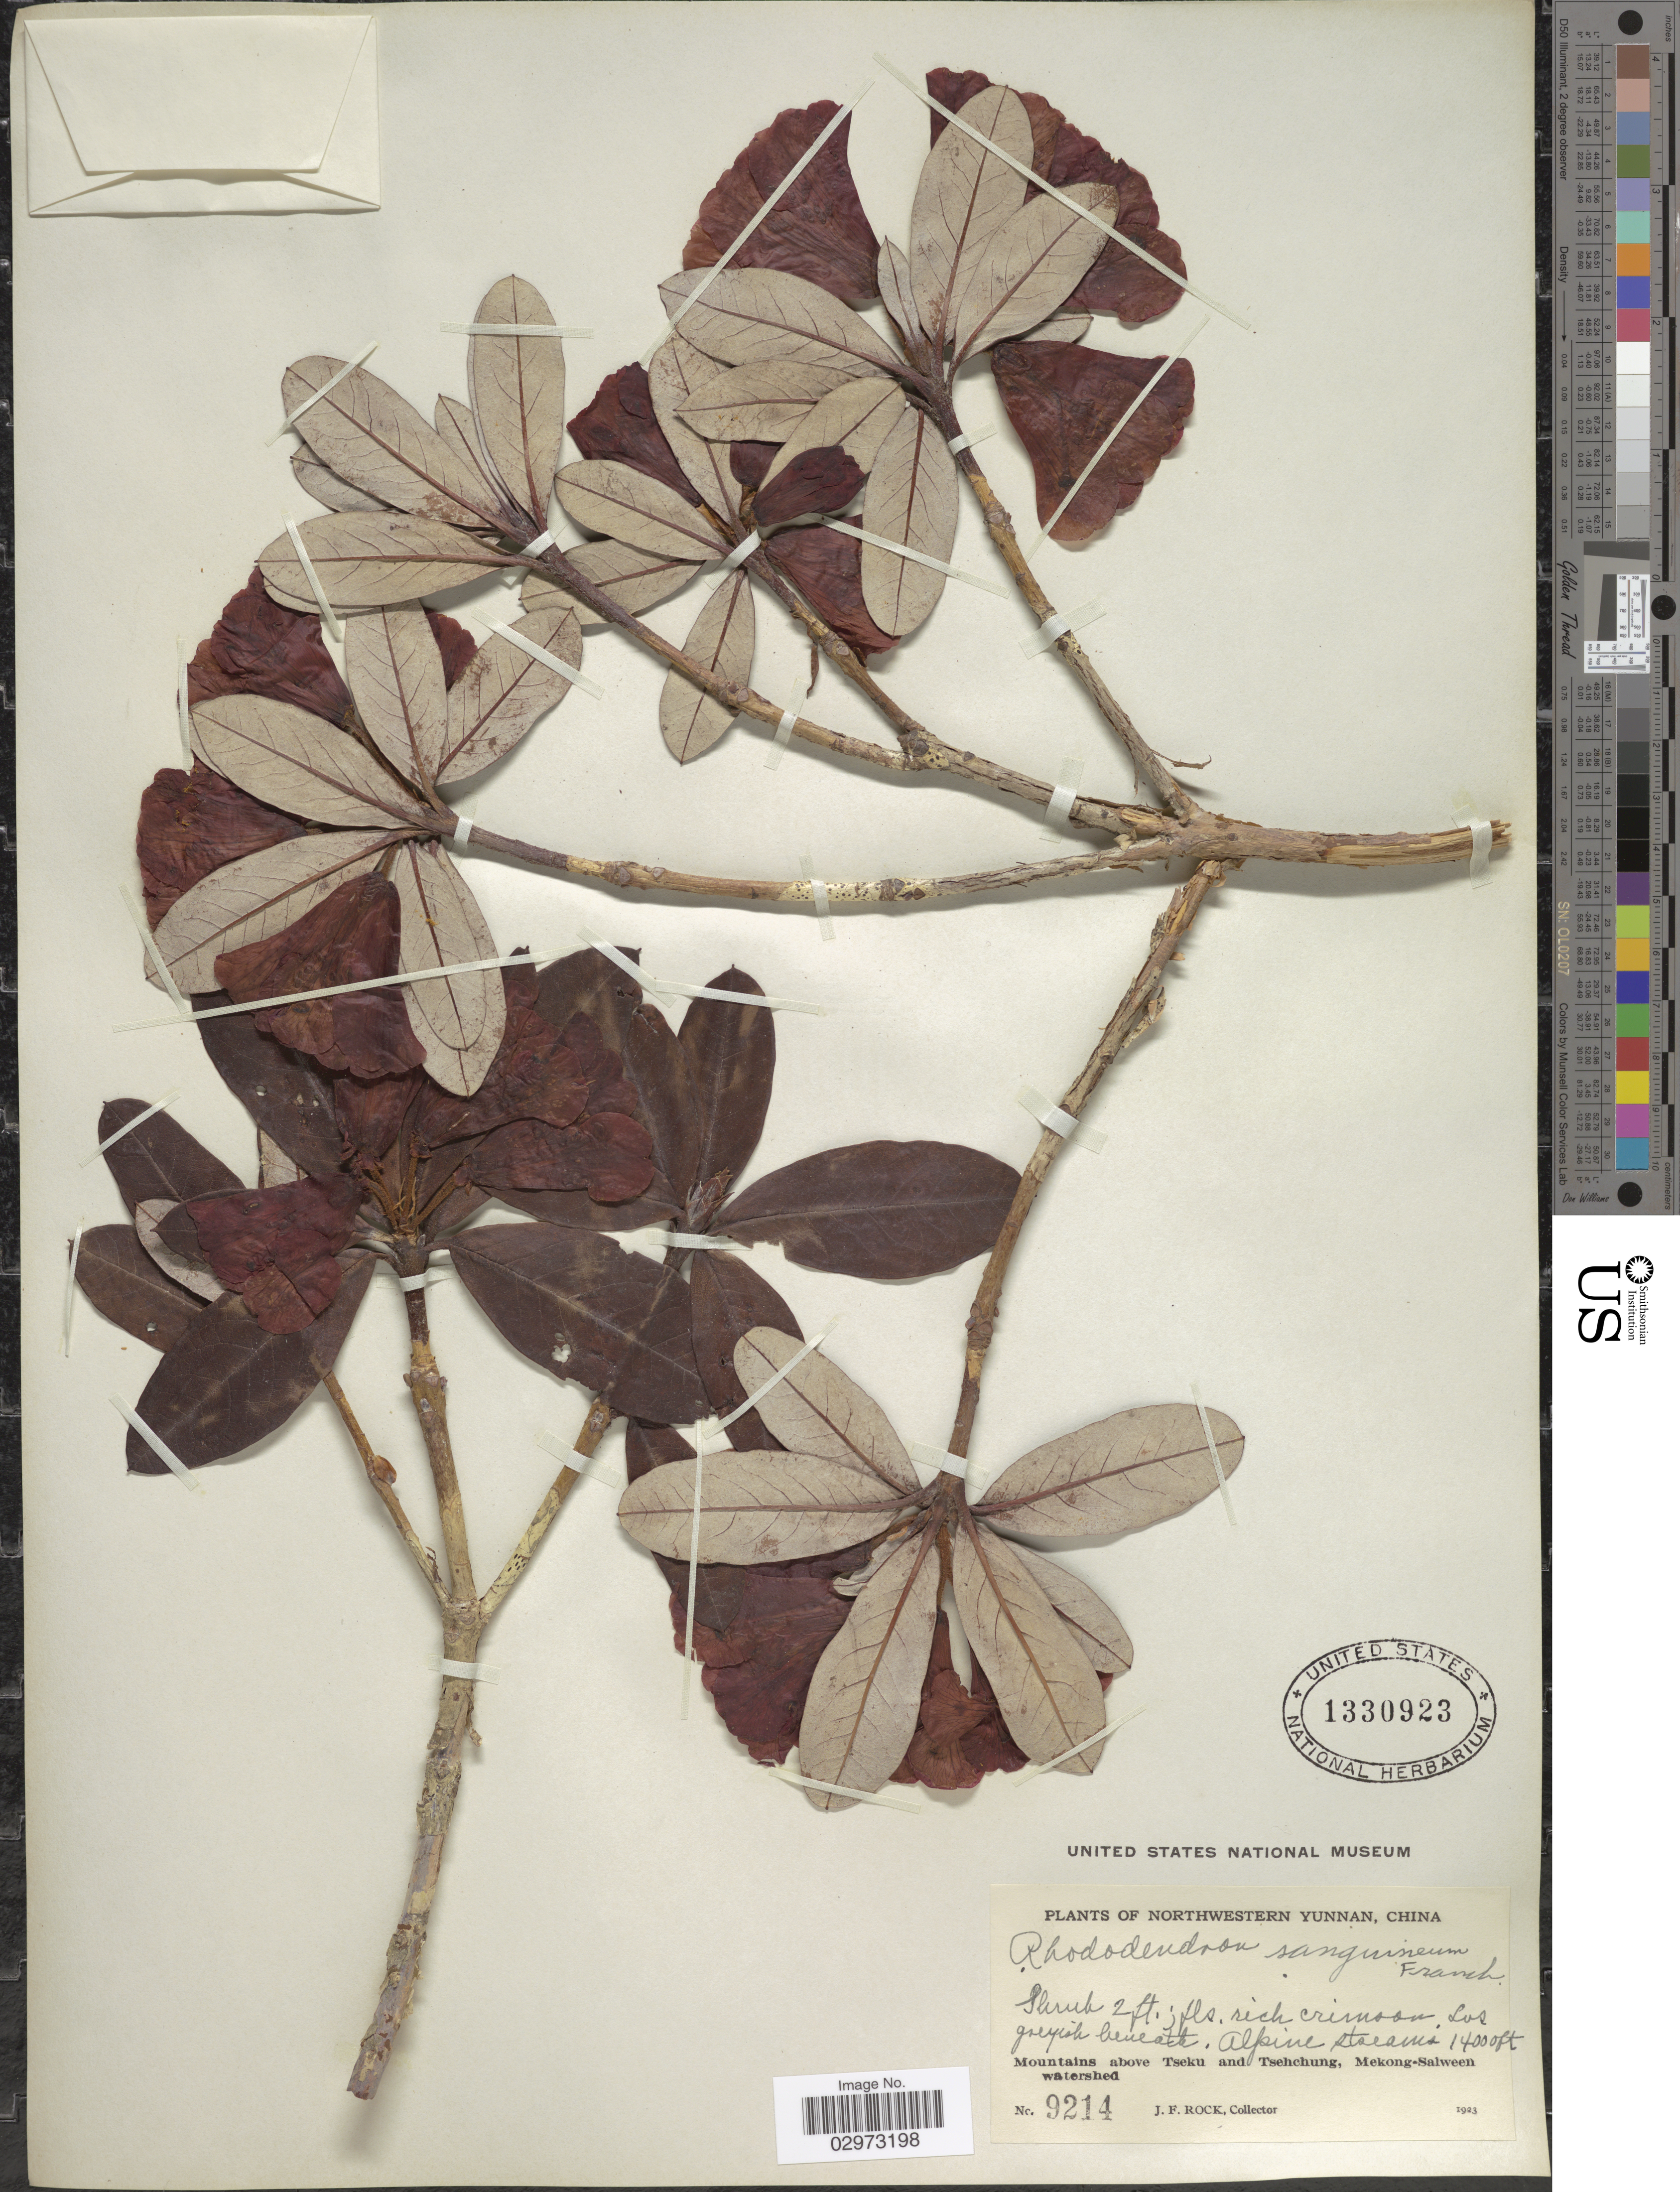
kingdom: Plantae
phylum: Tracheophyta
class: Magnoliopsida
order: Ericales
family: Ericaceae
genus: Rhododendron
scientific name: Rhododendron sanguineum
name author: Franch.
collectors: J. Rock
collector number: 9214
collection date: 1923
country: China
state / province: Yunnan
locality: Northwestern Yunnan. Alpine streams. Mountains above Tseku and Tsehchung, Mekong-Salween watershed.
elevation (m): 4267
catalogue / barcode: US 1330923